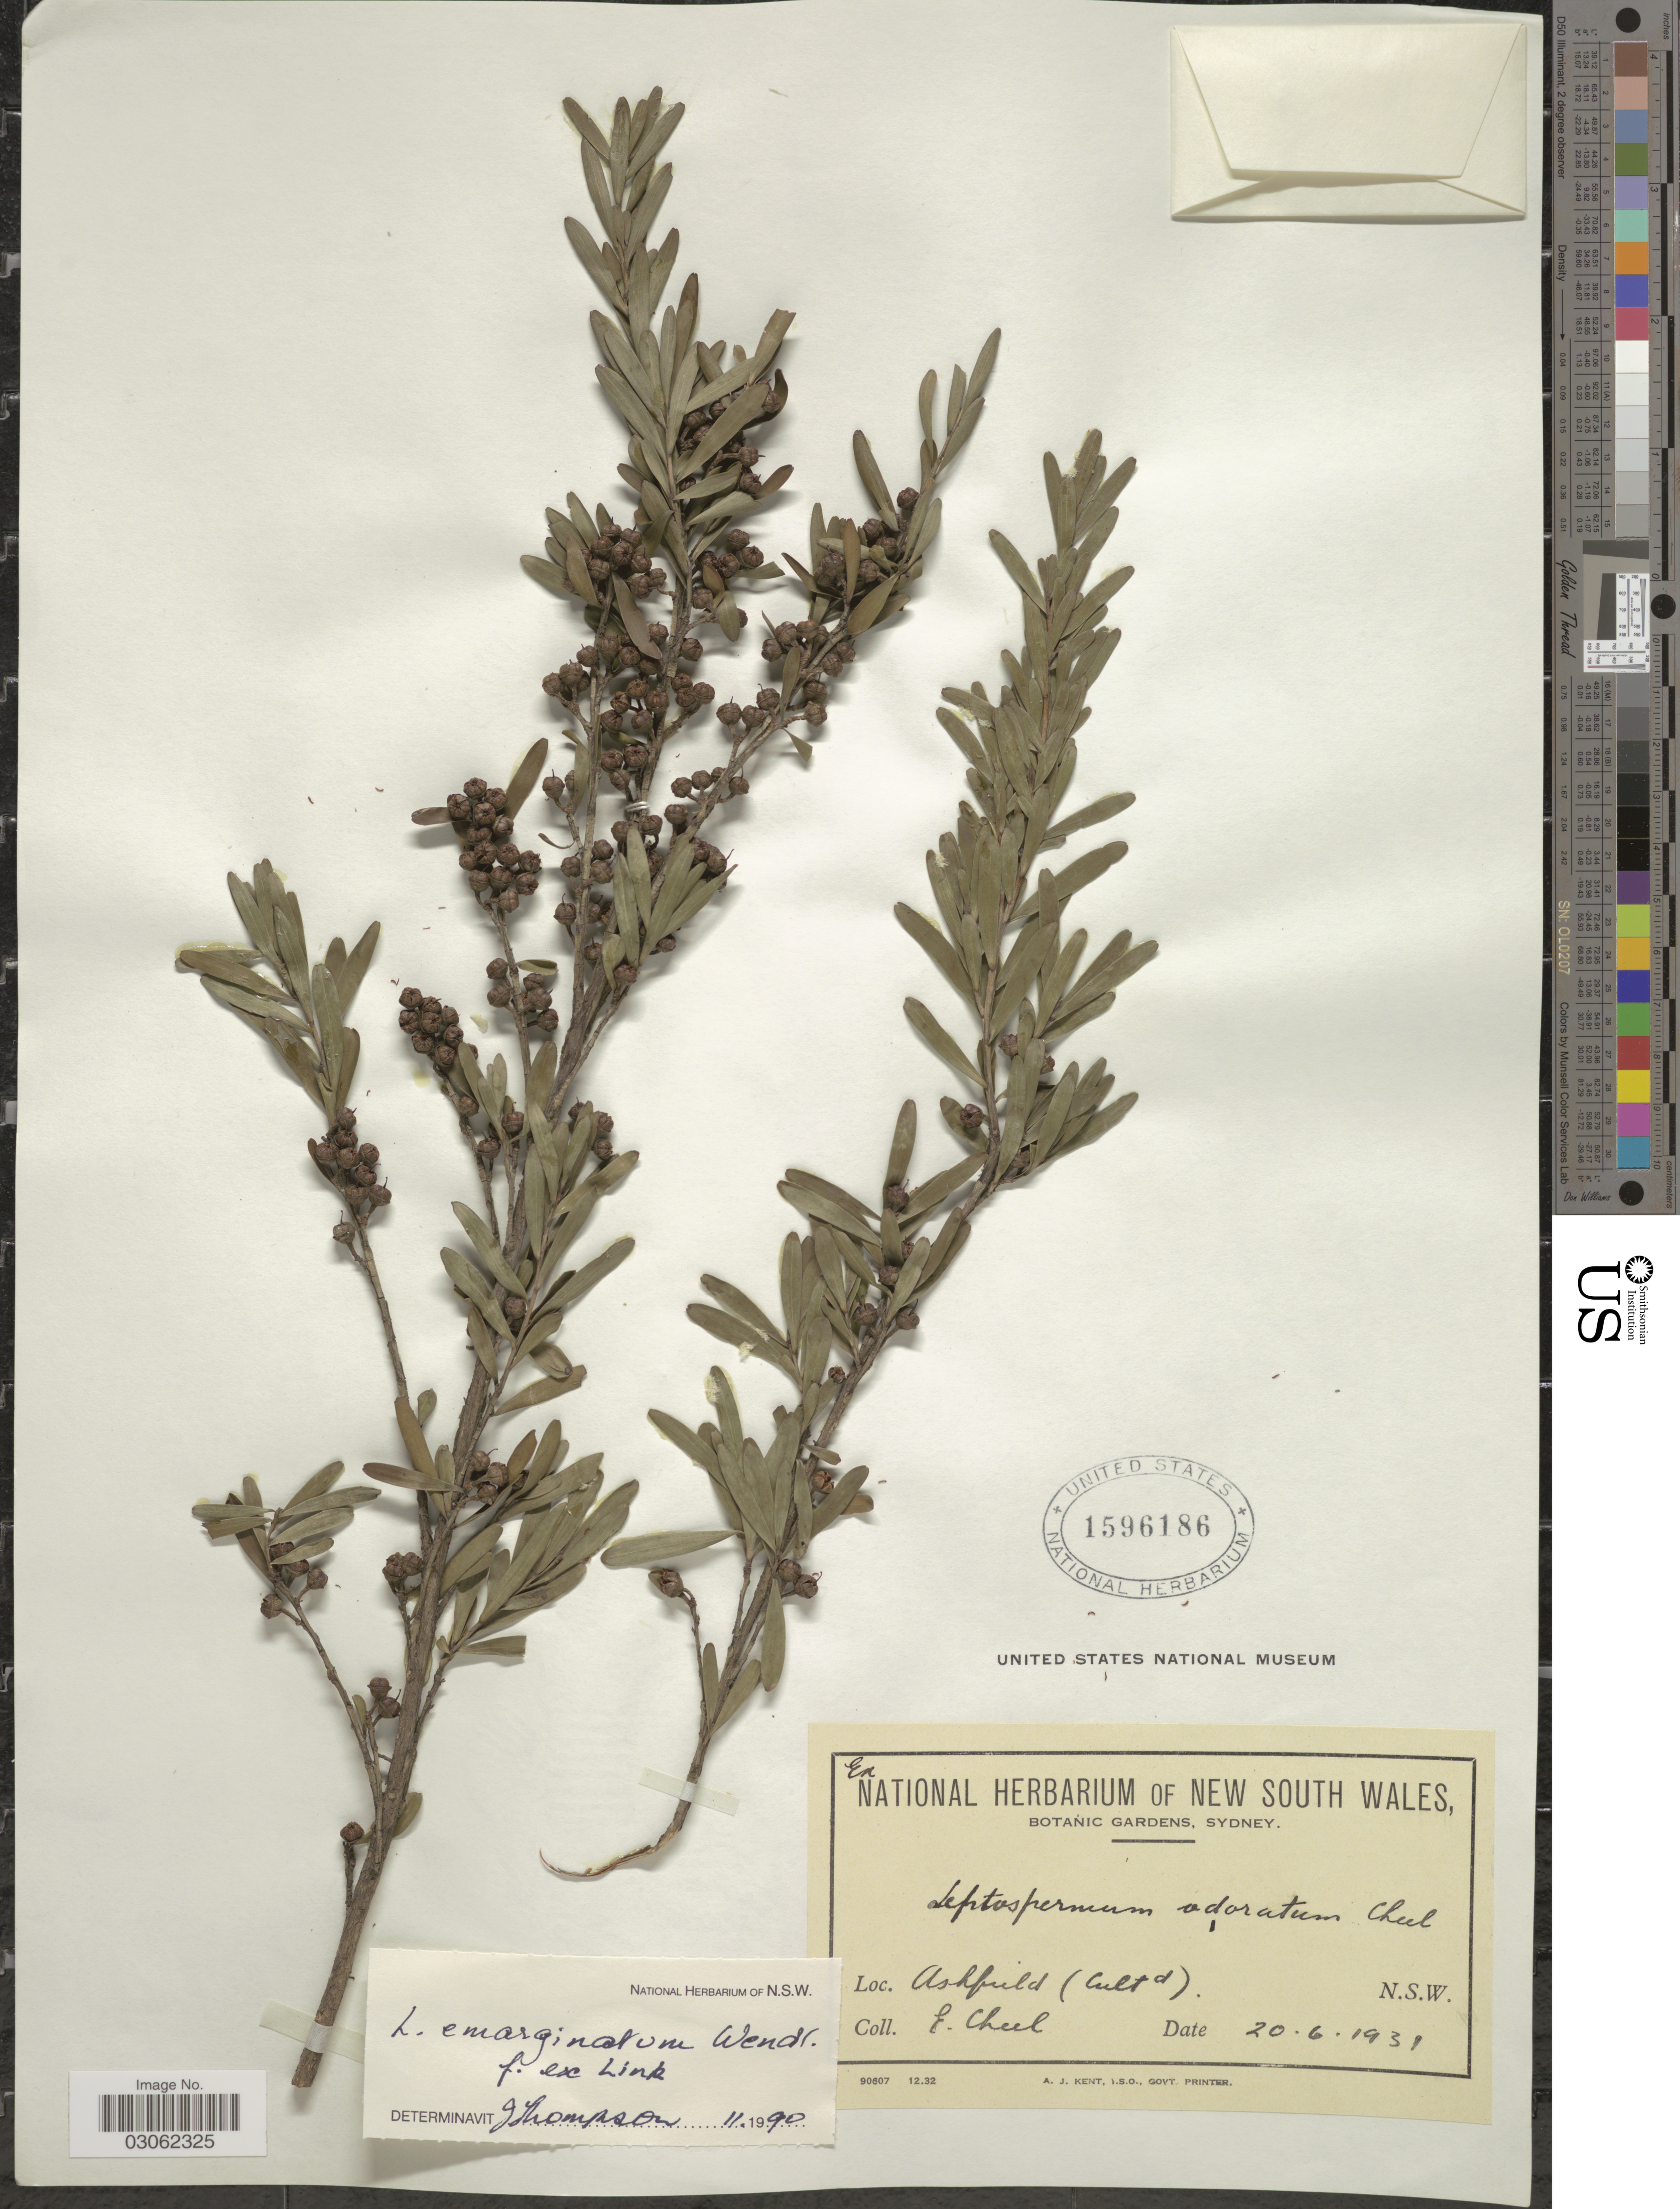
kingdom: Plantae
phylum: Tracheophyta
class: Magnoliopsida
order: Myrtales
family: Myrtaceae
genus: Leptospermum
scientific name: Leptospermum emarginatum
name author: H.L. Wendl. ex Link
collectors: E. Cheel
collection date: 1931-06-20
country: Australia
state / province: New South Wales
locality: Ashfield (Cultd). N.S.W.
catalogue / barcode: US 1596186